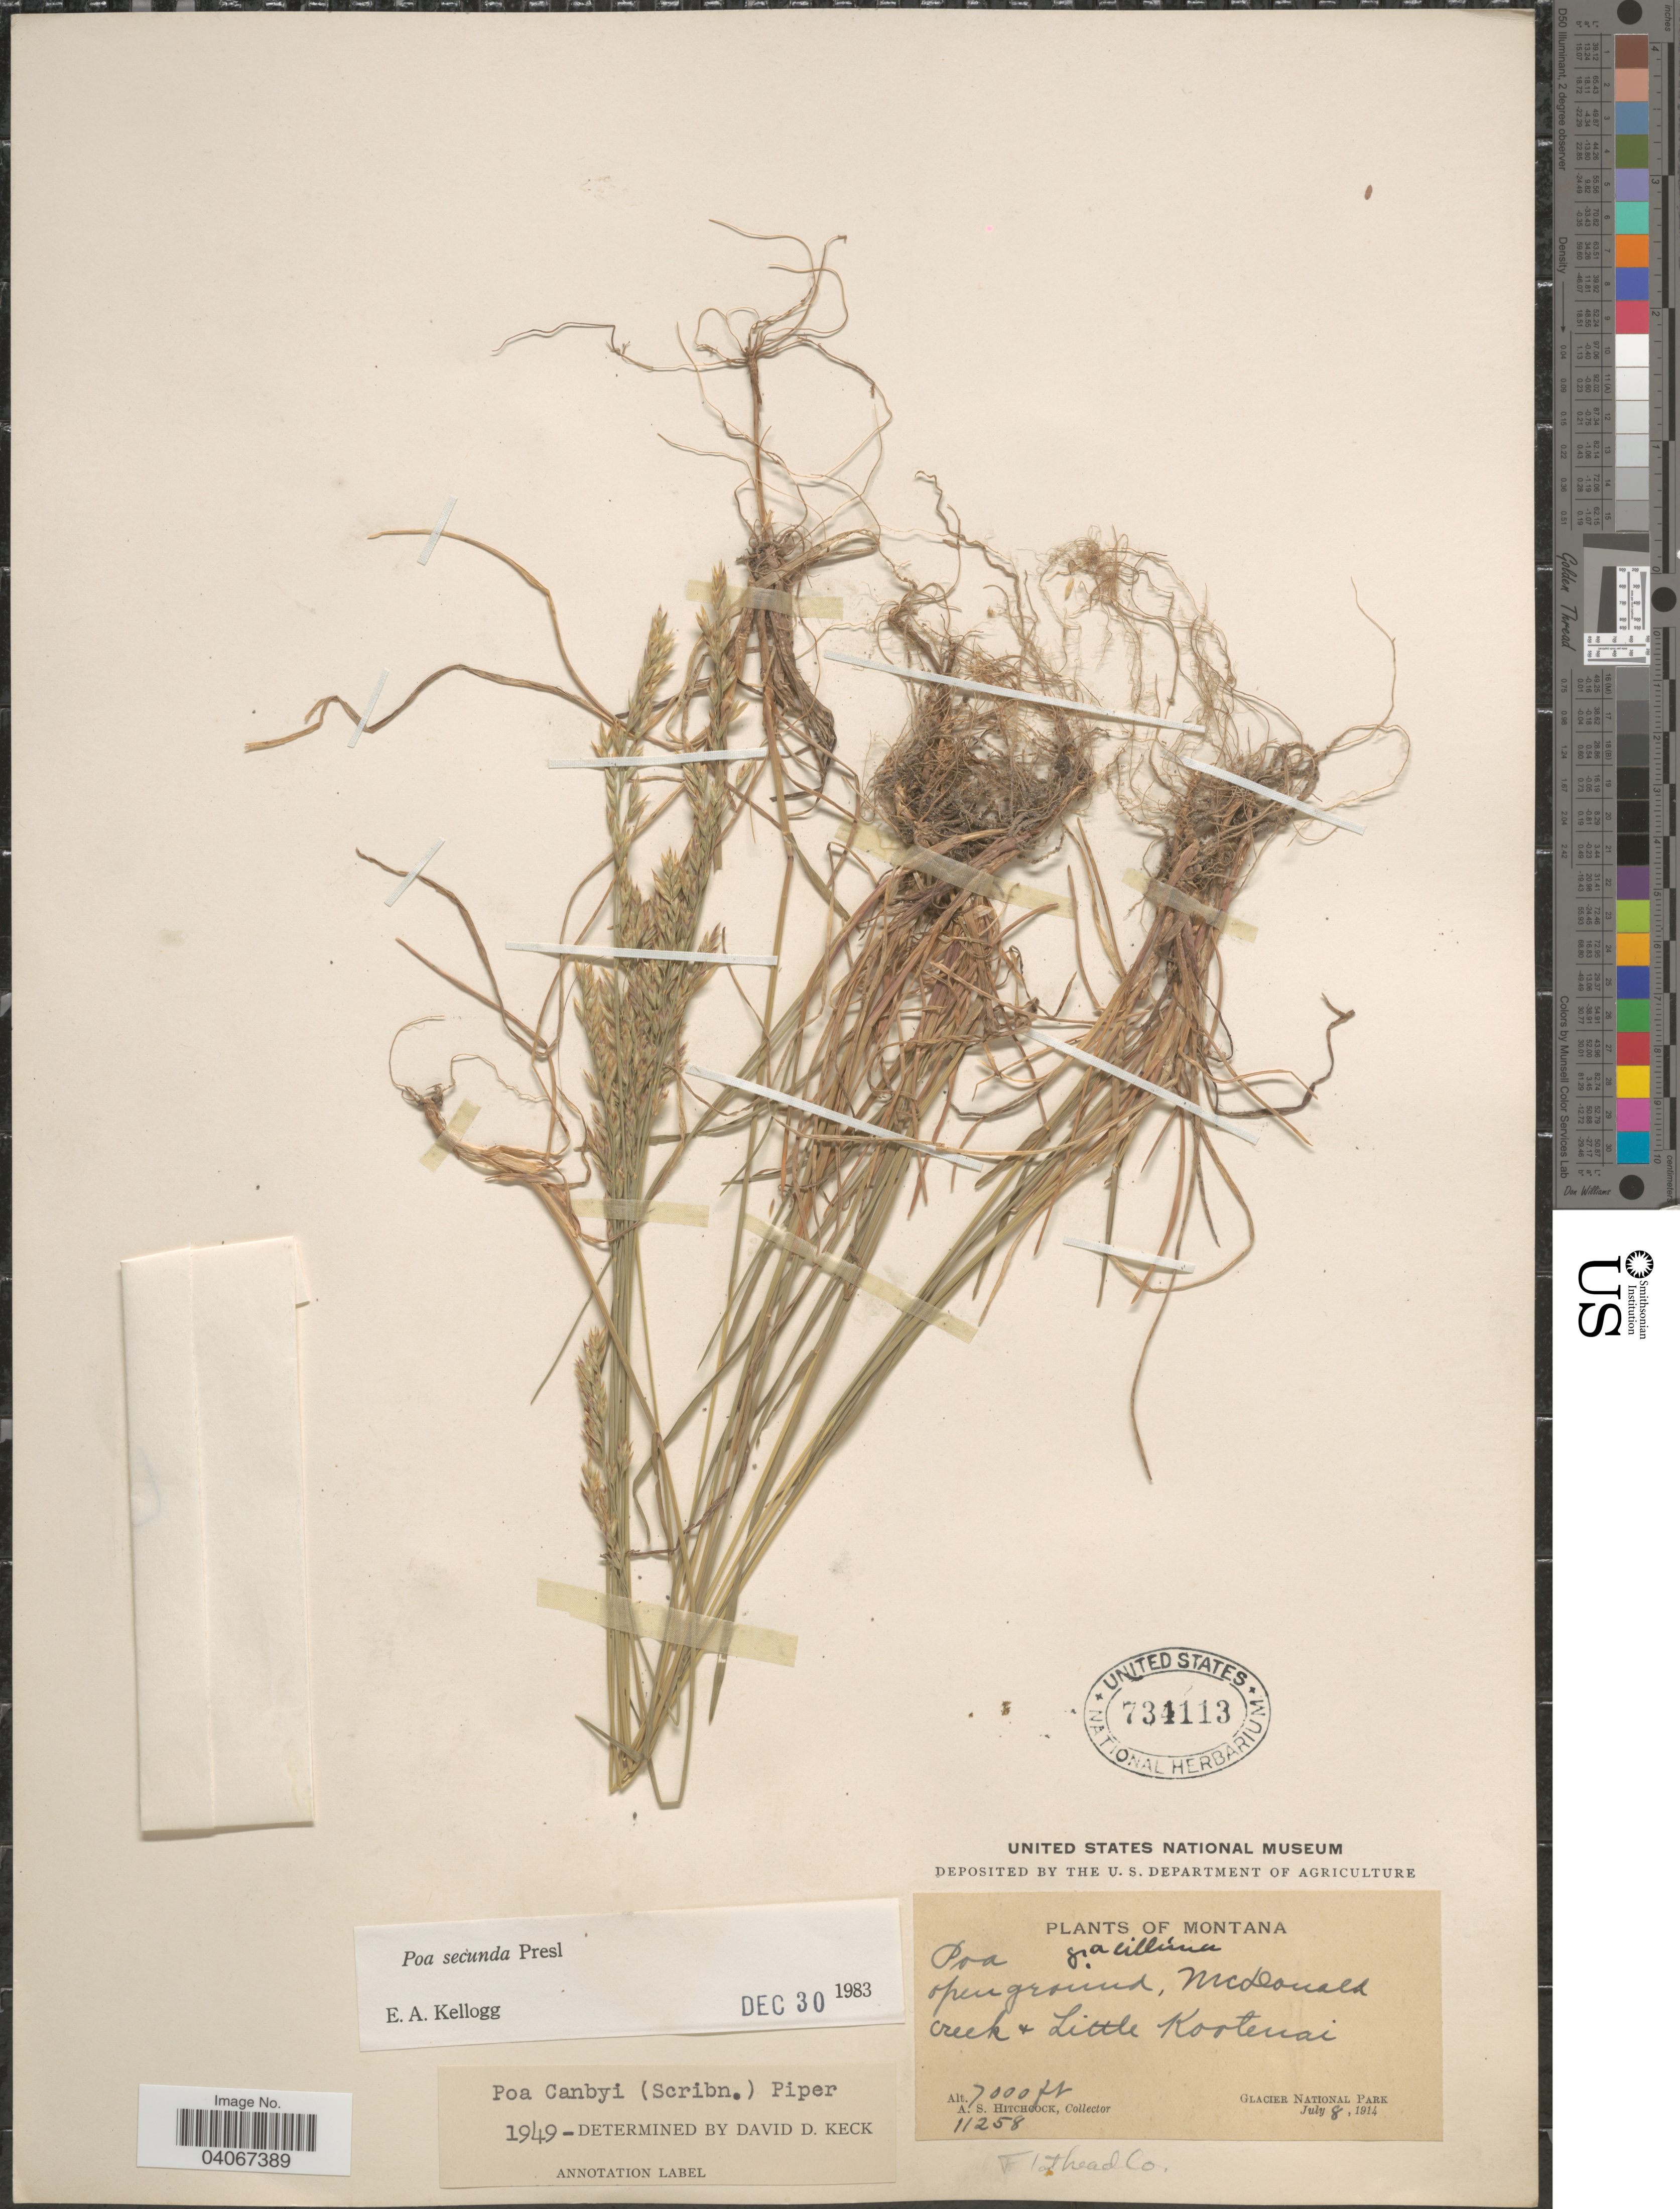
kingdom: Plantae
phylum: Tracheophyta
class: Liliopsida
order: Poales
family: Poaceae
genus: Poa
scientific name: Poa secunda subsp. secunda var. secunda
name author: J. Presl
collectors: A. S. Hitchcock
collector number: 11258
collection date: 1914-07-08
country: United States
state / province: Montana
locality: Open ground, McDonald creek + Little Kootenai. Glacier National Park. Flathead Co.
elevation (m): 2134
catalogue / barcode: US 734113